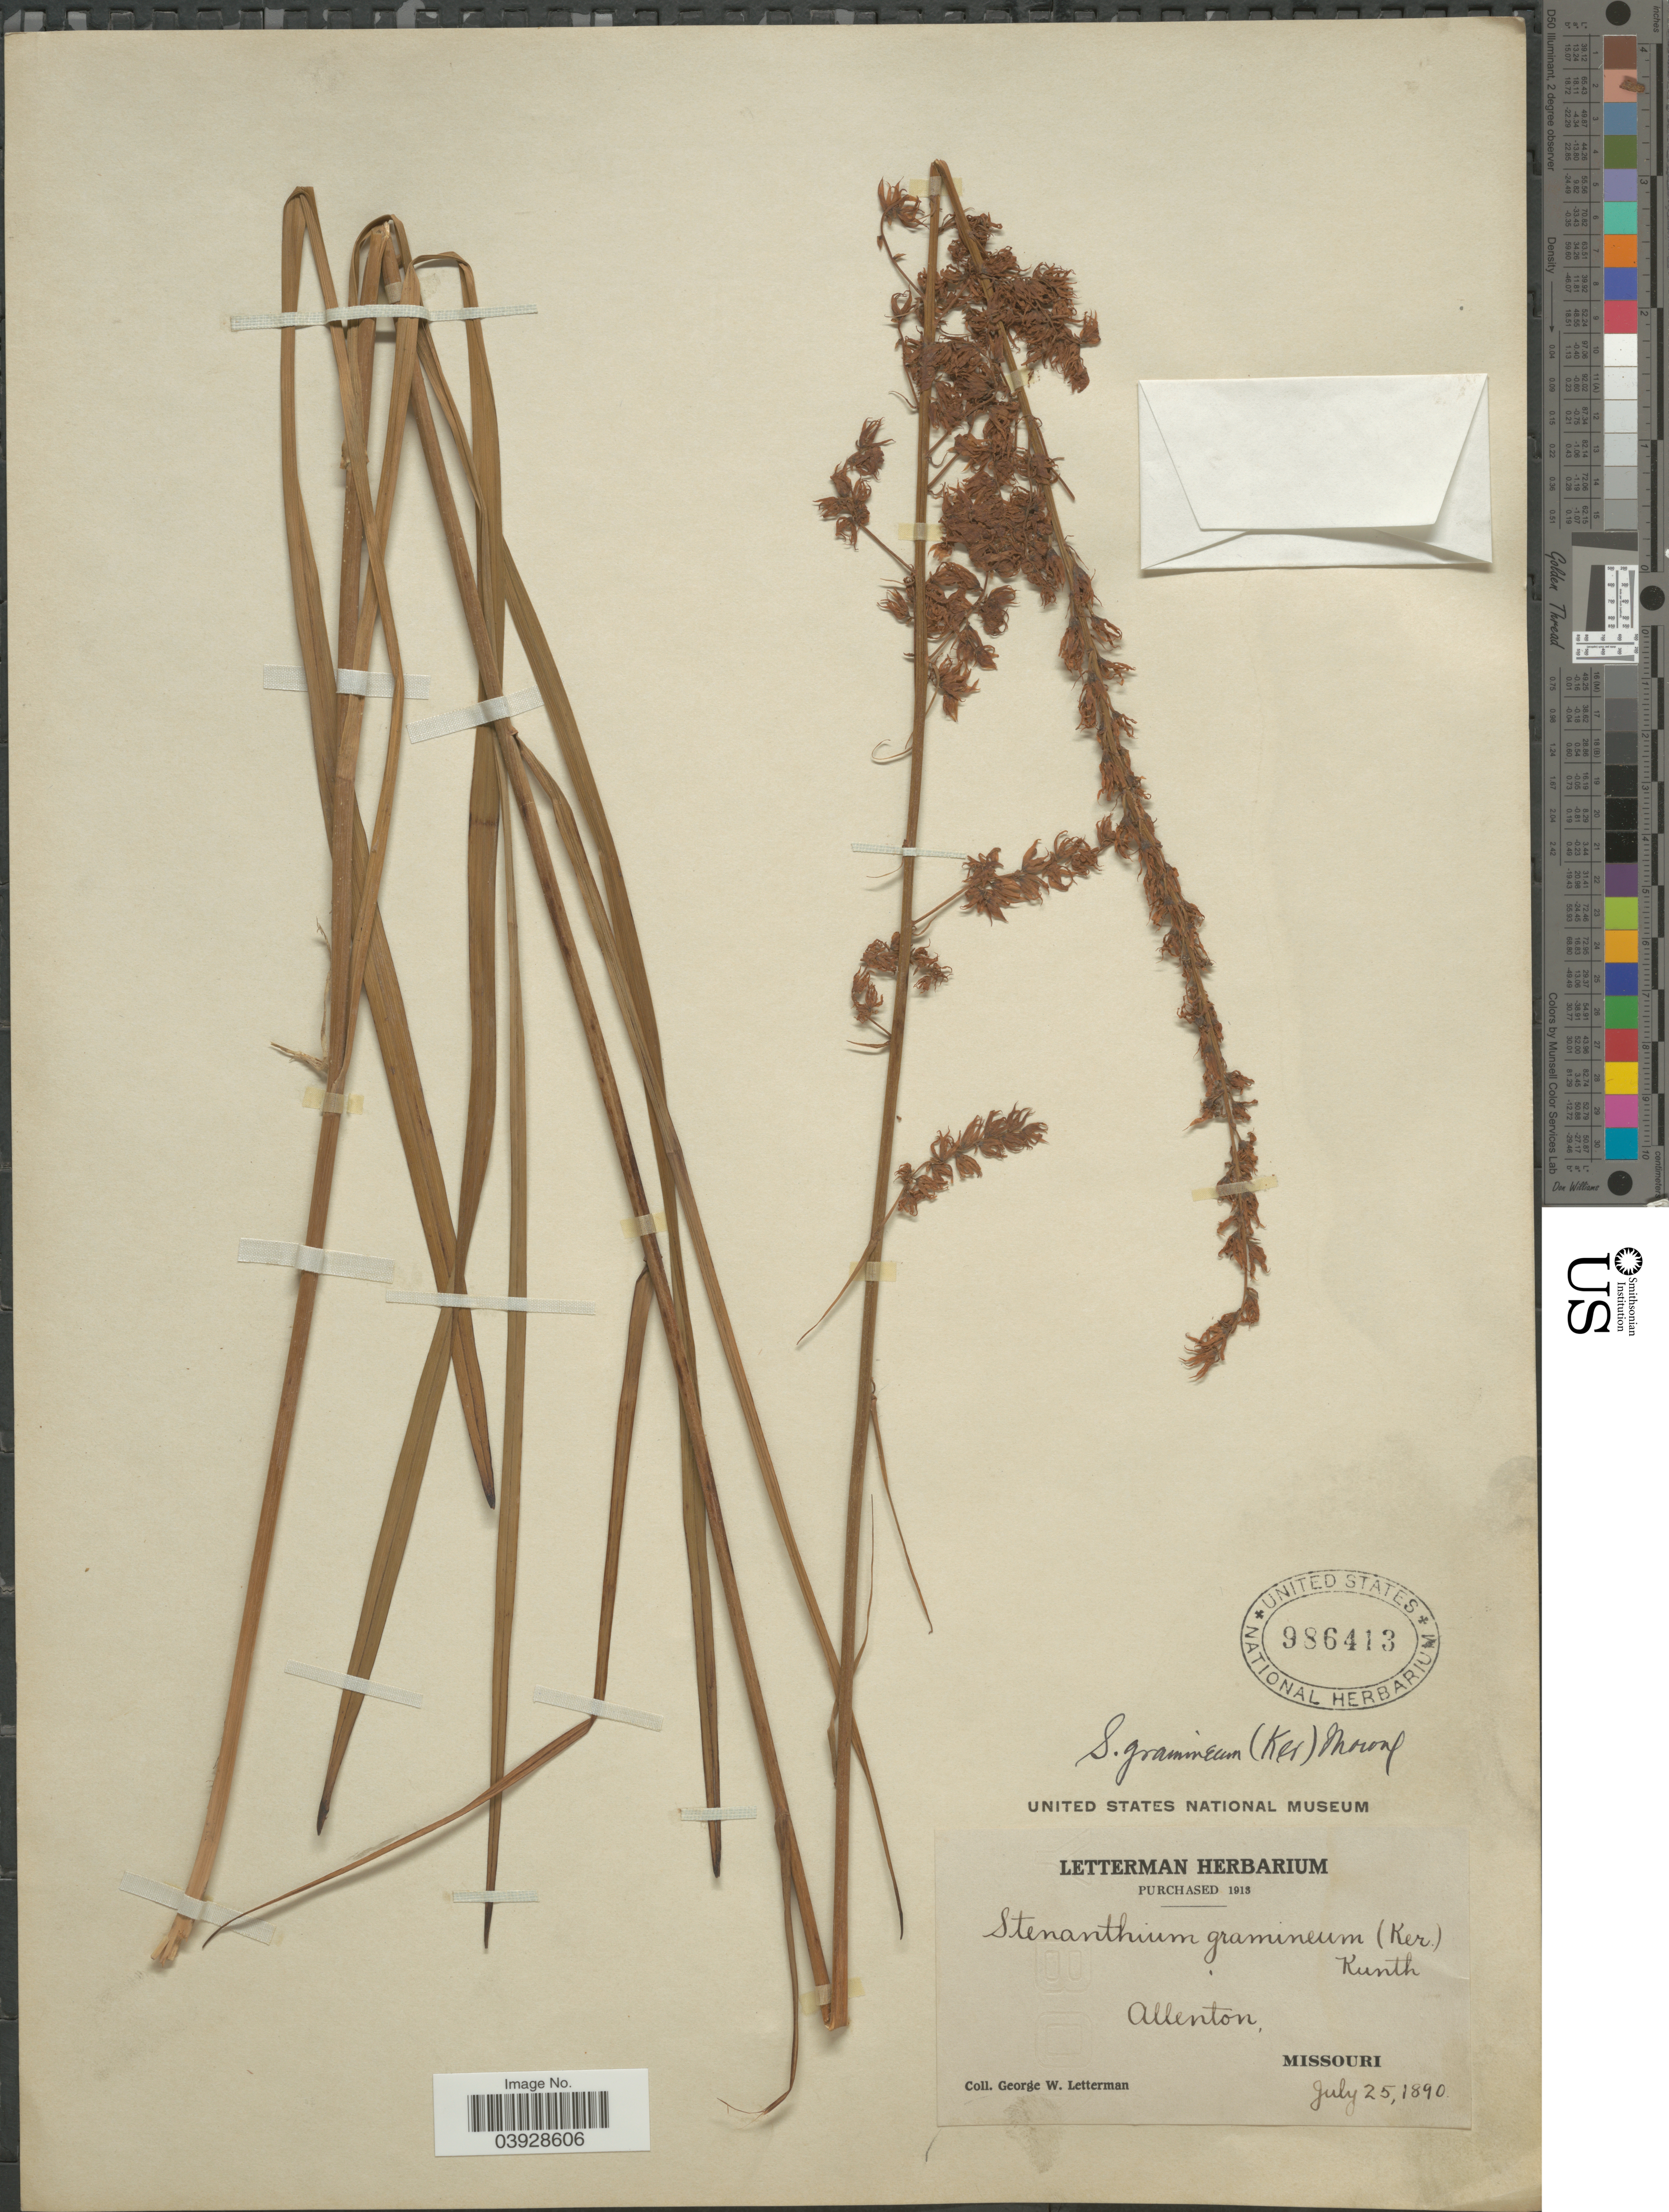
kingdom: Plantae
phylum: Tracheophyta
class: Liliopsida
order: Liliales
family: Melanthiaceae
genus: Stenanthium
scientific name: Stenanthium gramineum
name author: (Ker Gawl.) Morong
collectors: G. W. Letterman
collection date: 1890-07-25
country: United States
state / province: Missouri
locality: Allenton.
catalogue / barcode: US 986413